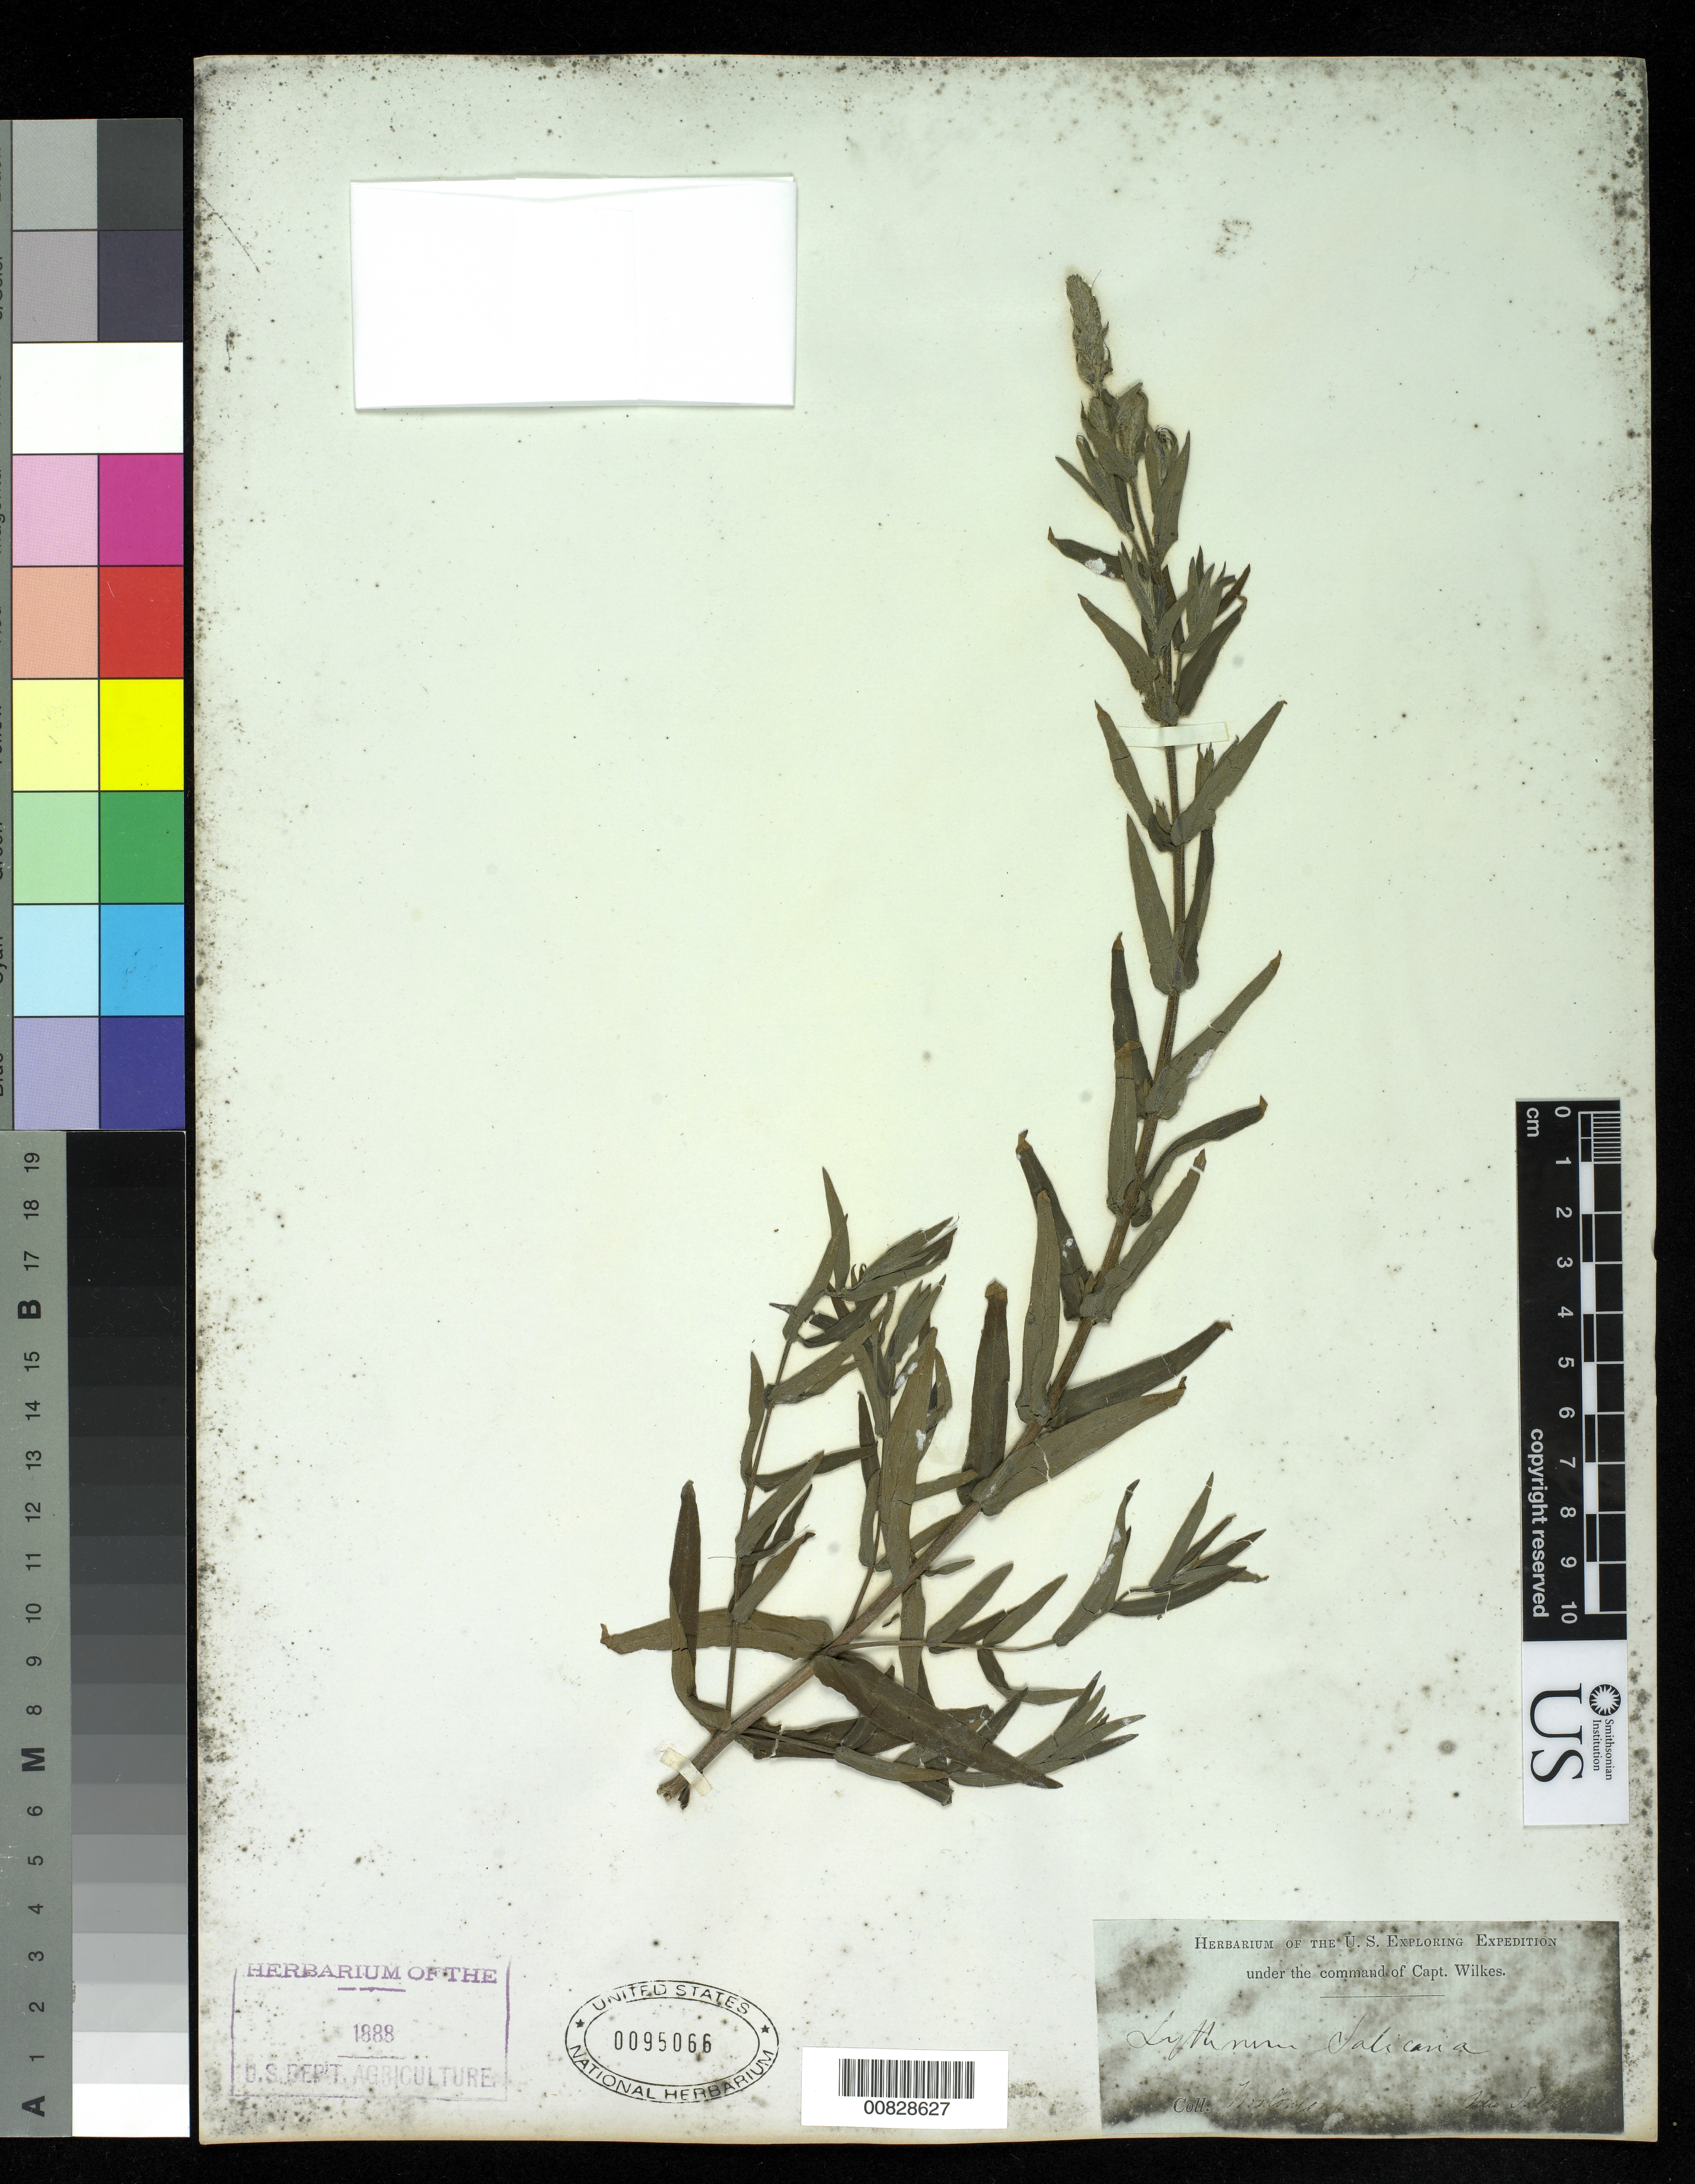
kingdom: Plantae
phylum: Tracheophyta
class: Magnoliopsida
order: Myrtales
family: Lythraceae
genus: Lythrum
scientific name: Lythrum salicaria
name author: L.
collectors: Wilkes Explor. Exped.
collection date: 1838/1842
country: Australia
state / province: New South Wales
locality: Woolongong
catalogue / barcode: US 95066